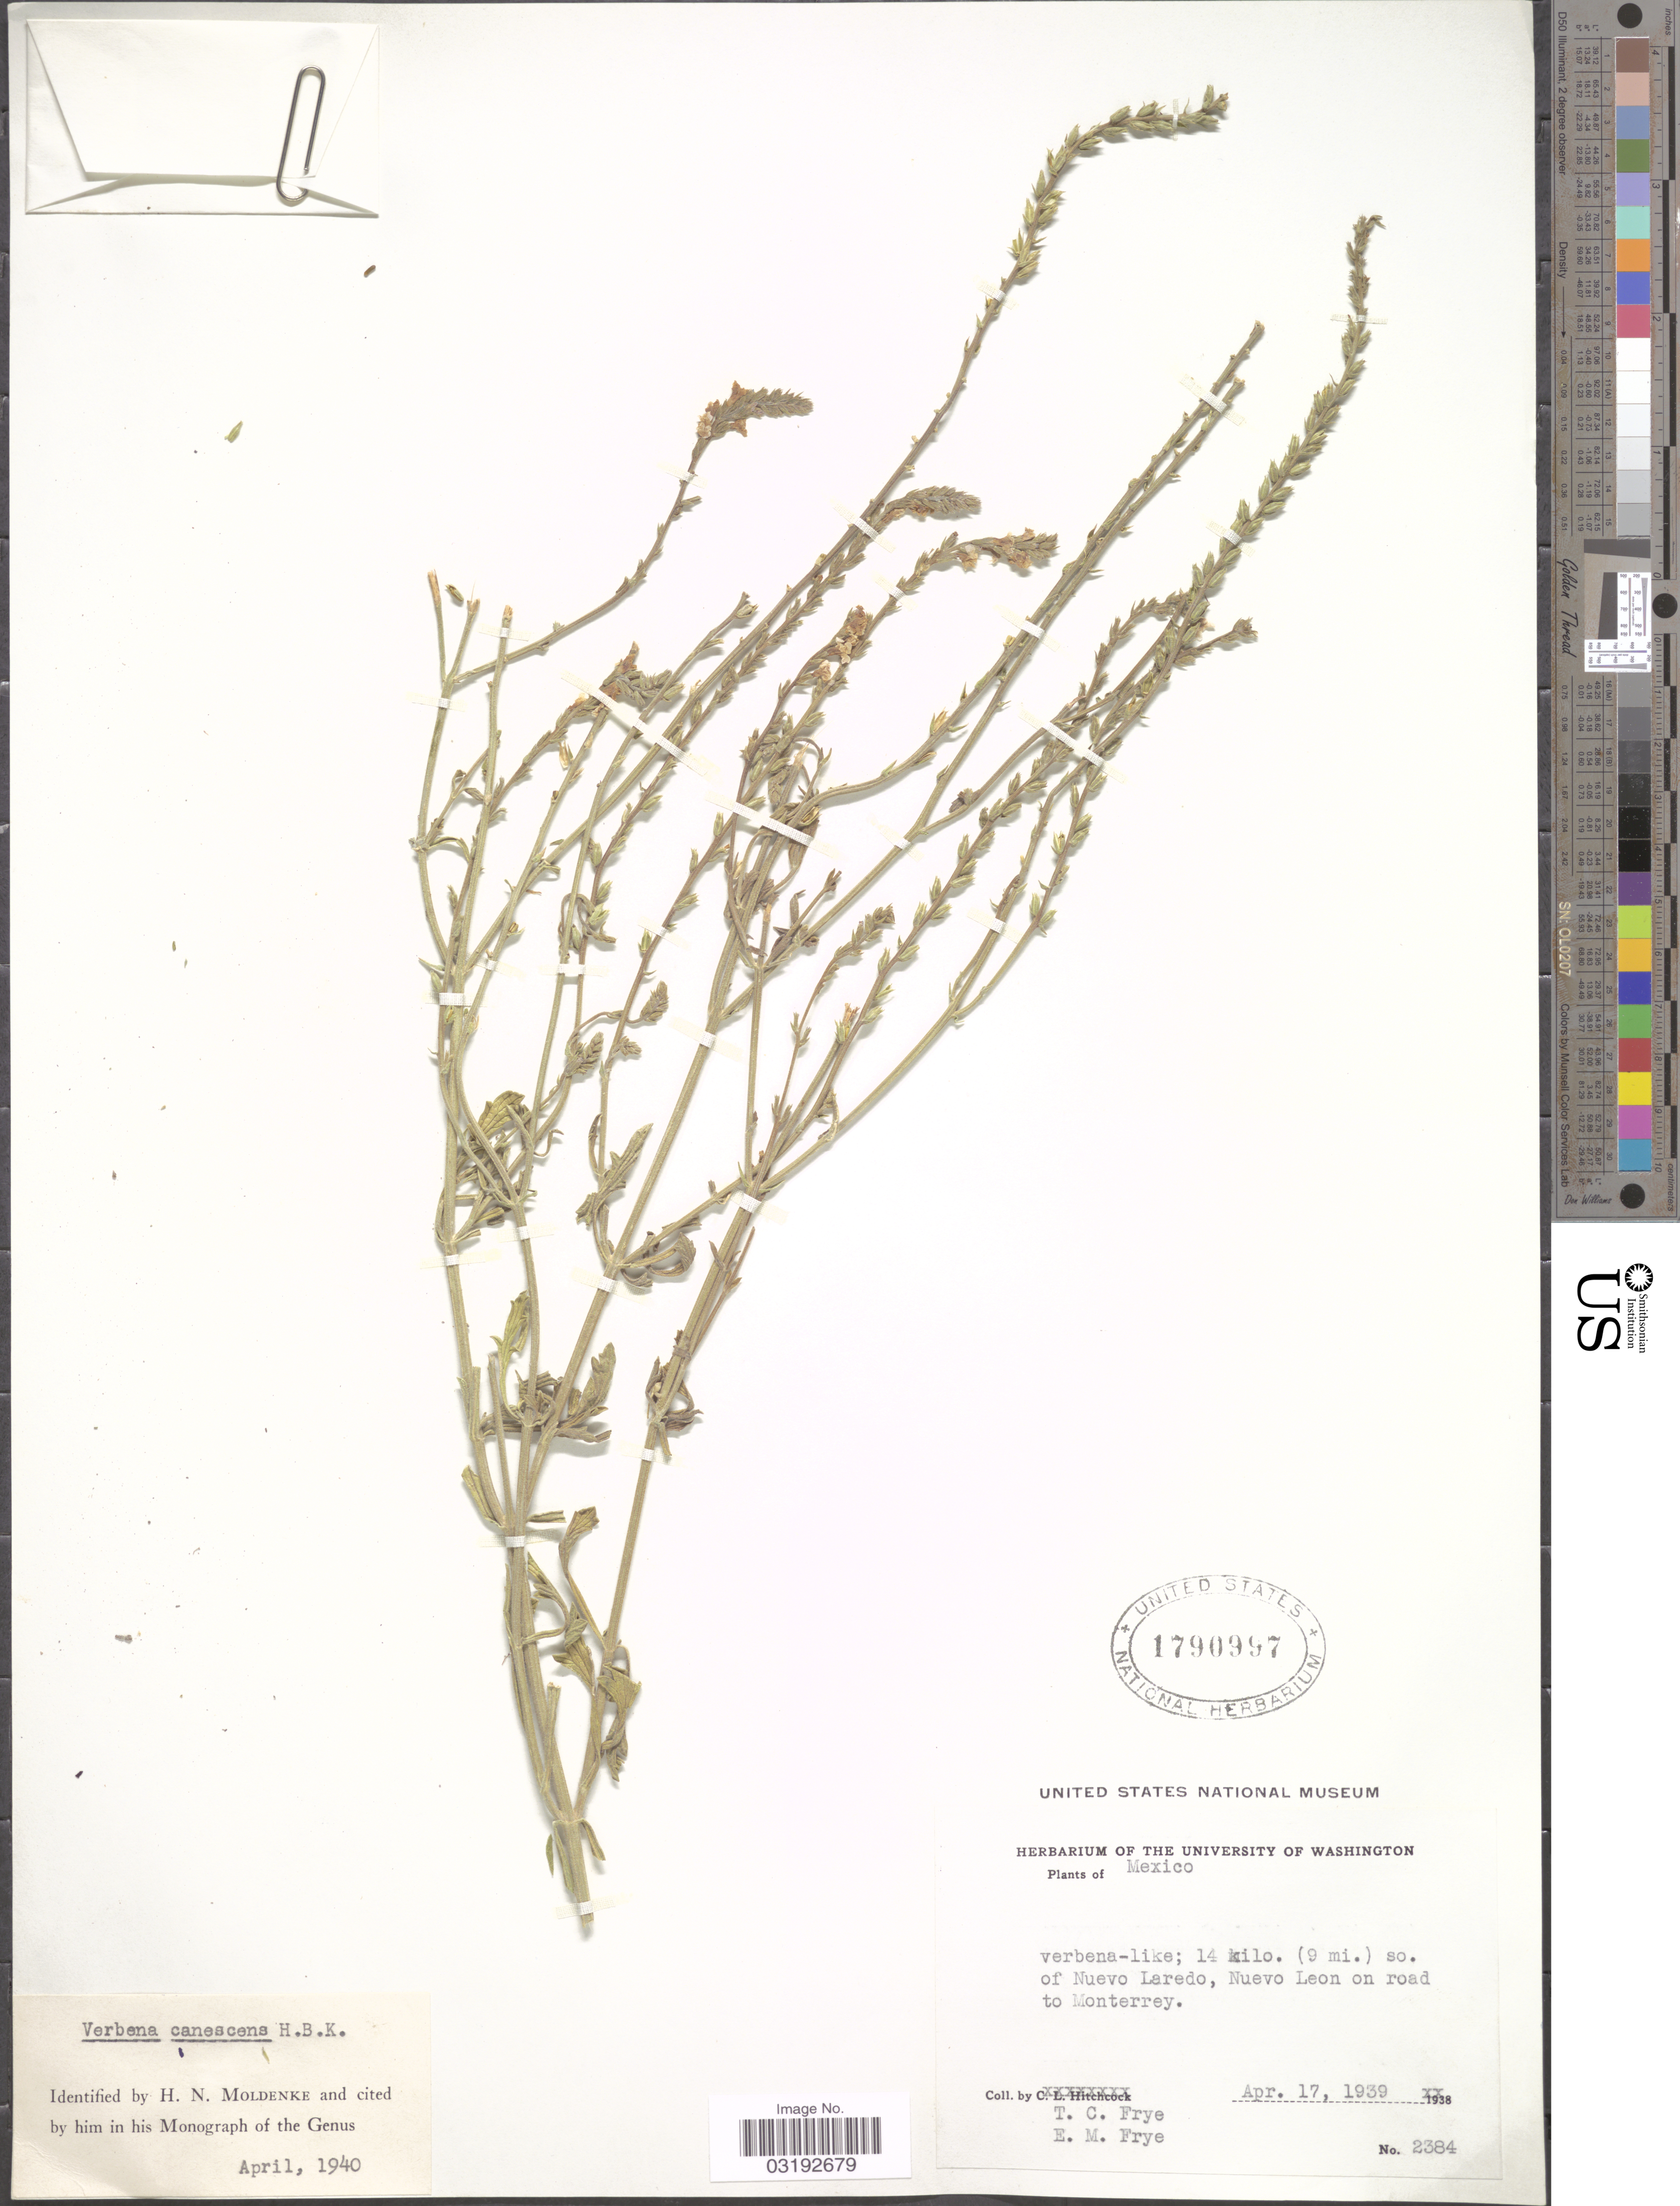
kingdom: Plantae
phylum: Tracheophyta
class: Magnoliopsida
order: Lamiales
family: Verbenaceae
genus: Verbena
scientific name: Verbena canescens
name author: Kunth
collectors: T. C. Frye & E. Frye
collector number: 2384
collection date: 1939-04-17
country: Mexico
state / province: Nuevo León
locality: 14 kilo. (9 mi.) so. of Nuevo Laredo, Nuevo Leon on road to Monterrey.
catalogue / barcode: US 1790997